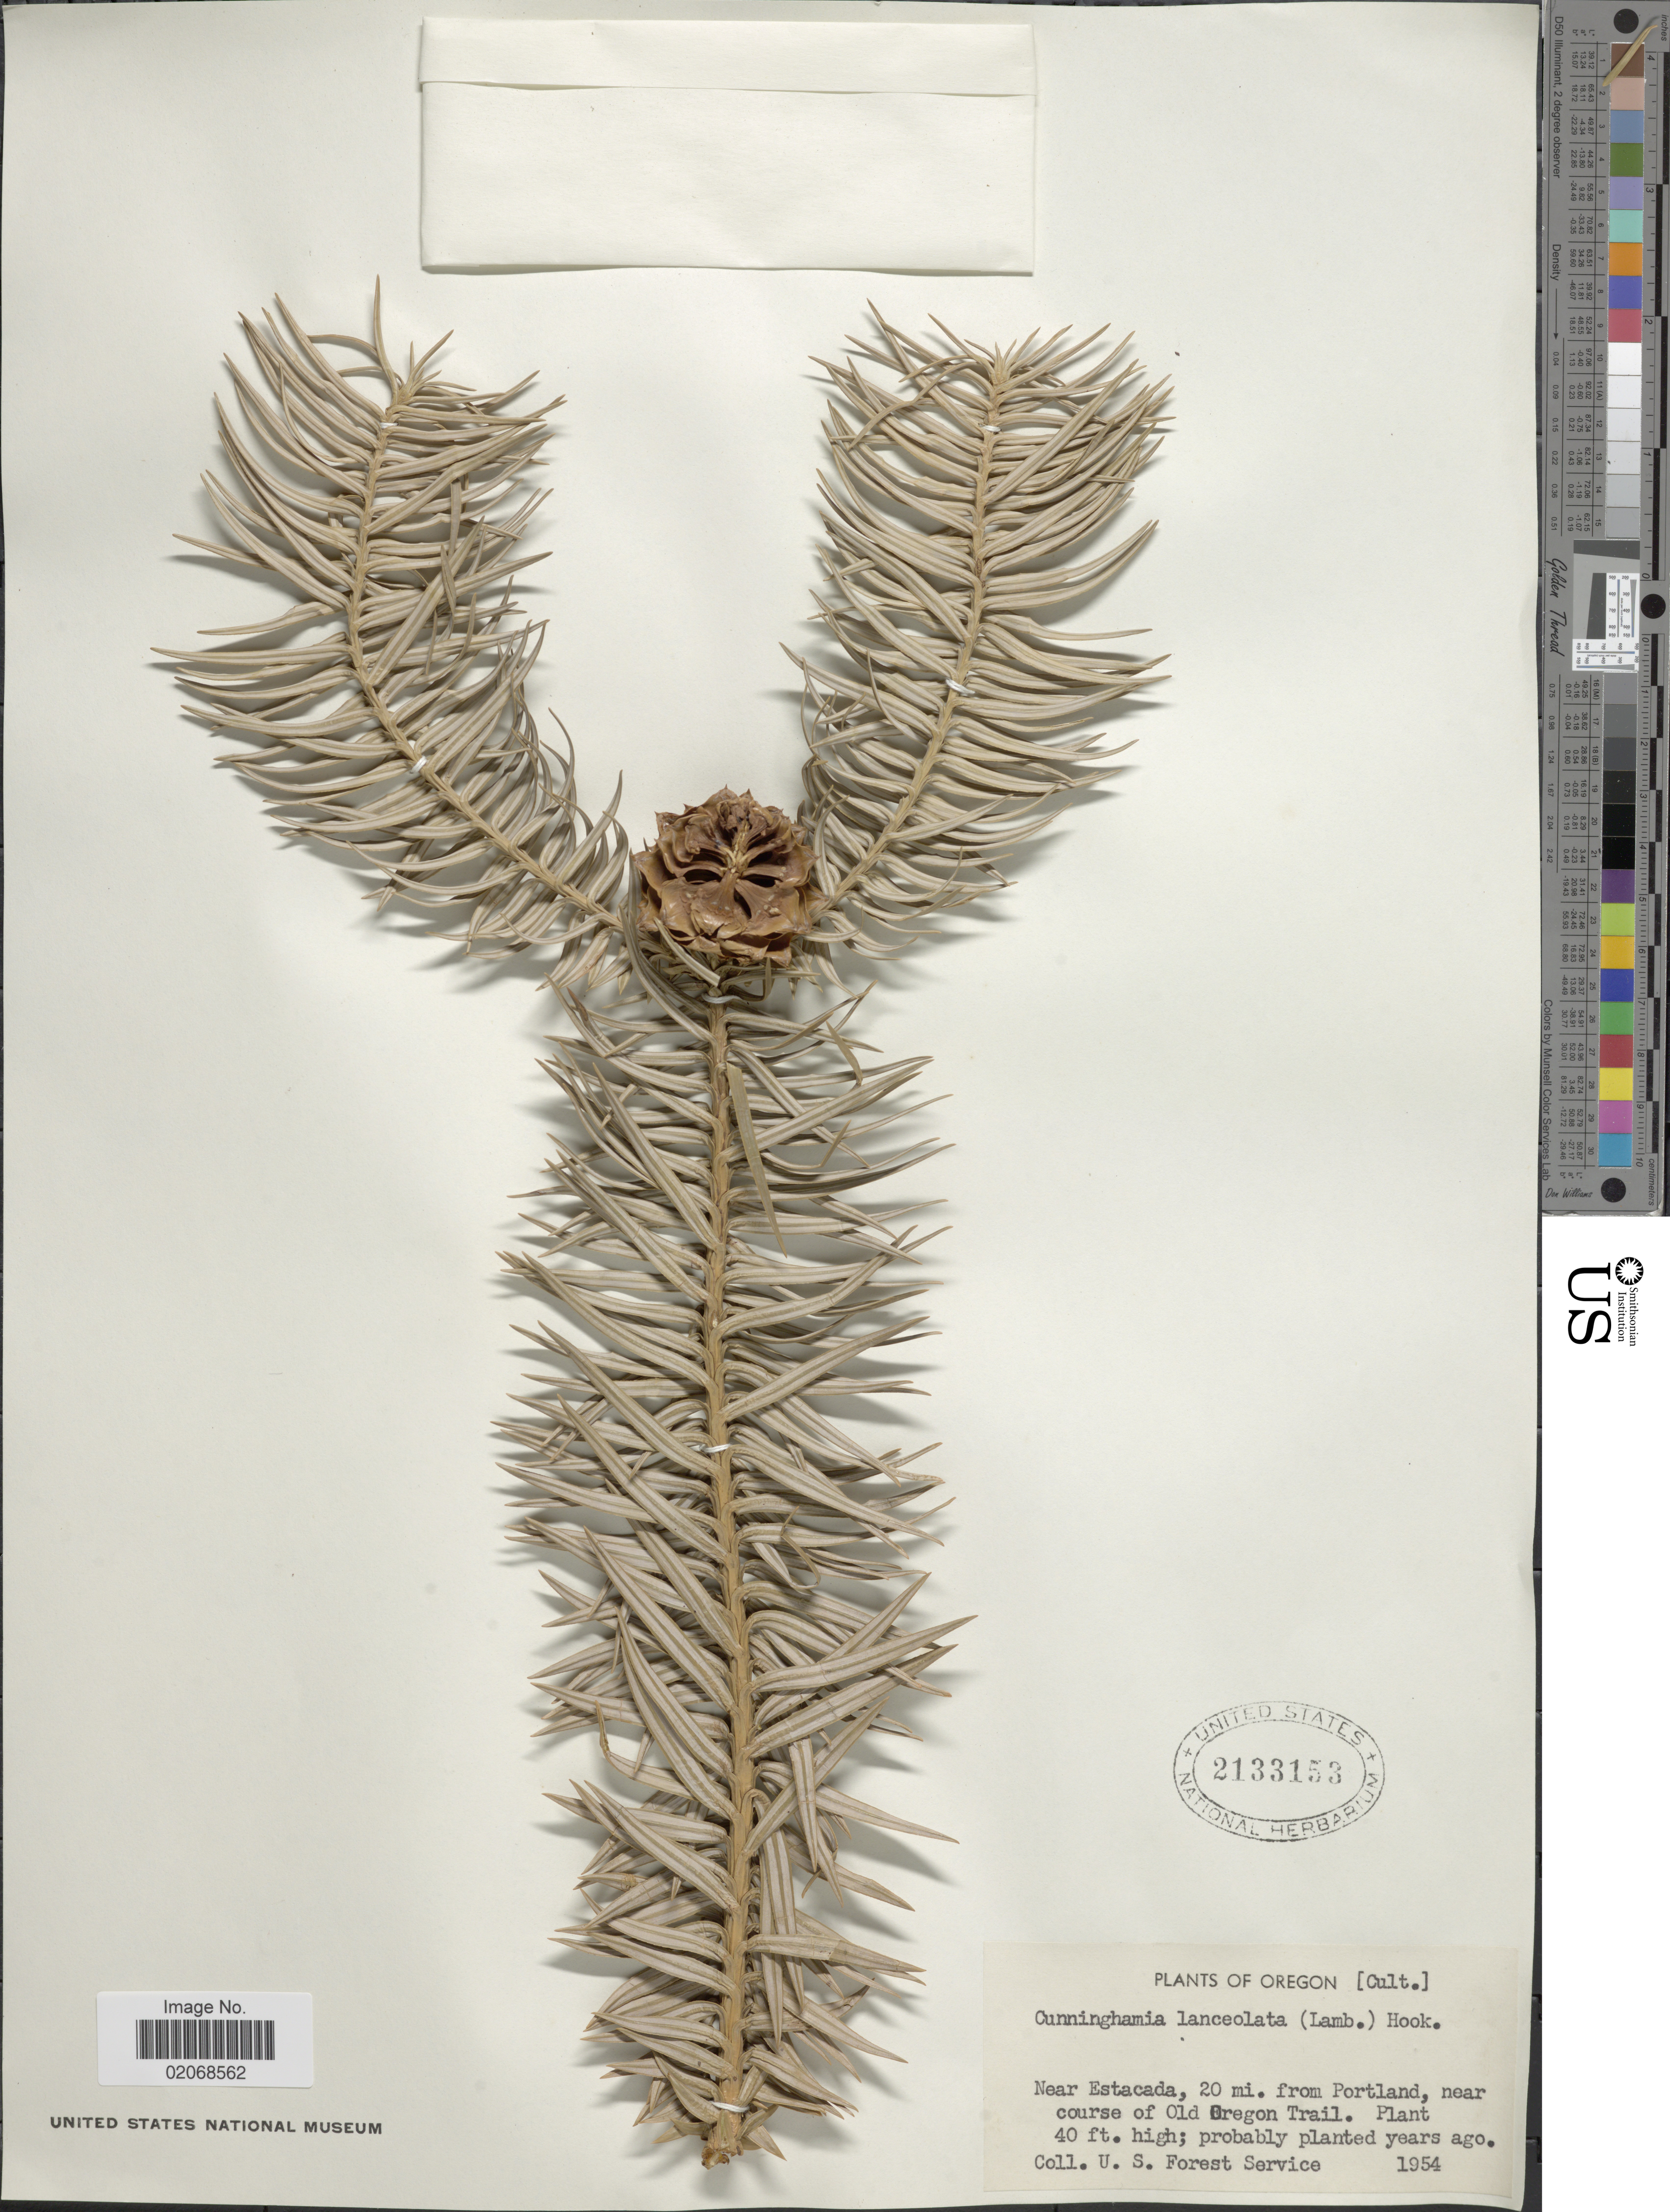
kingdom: Plantae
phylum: Tracheophyta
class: Pinopsida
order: Pinales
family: Cupressaceae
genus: Cunninghamia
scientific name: Cunninghamia lanceolata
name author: (Lamb.) Hook.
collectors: U. S. Forest Service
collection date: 1954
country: United States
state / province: Oregon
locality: Near Estacada, 20 mi. from Portland, near course of Old Orgeon Trail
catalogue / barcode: US 2133153